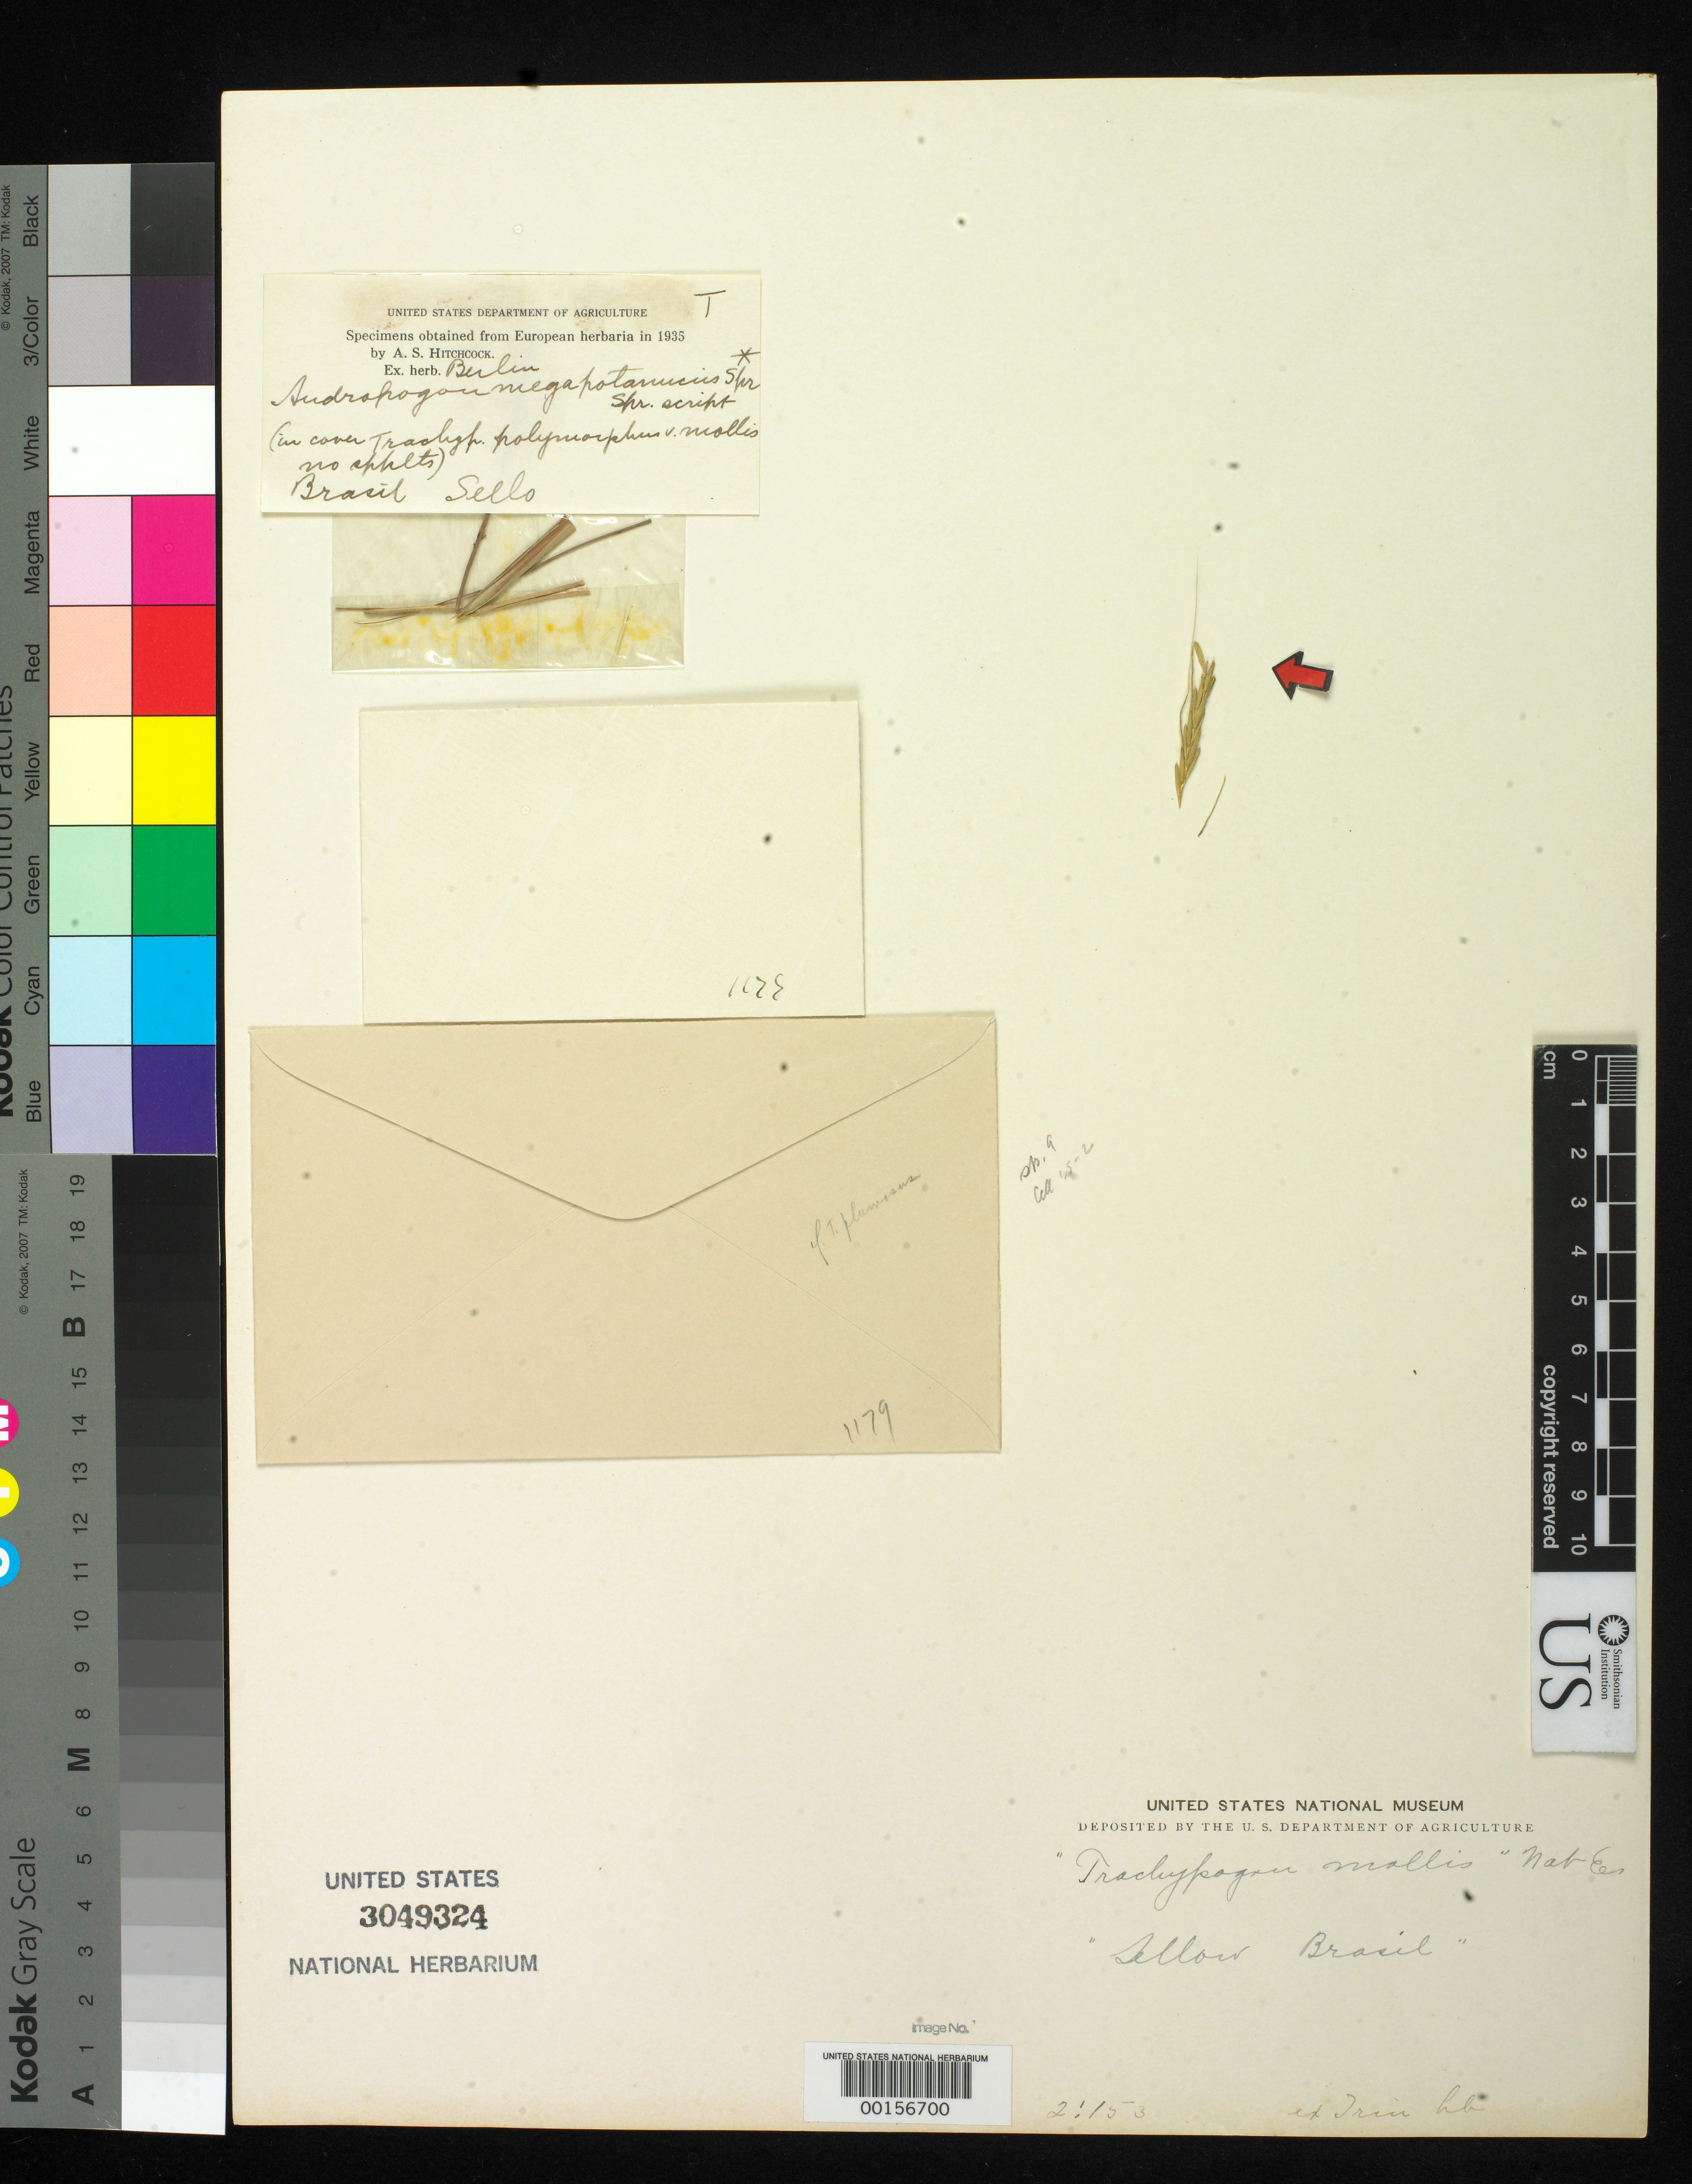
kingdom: Plantae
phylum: Tracheophyta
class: Liliopsida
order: Poales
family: Poaceae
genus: Andropogon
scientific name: Andropogon megapotamicus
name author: Spreng.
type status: Type Fragment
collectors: F. Sellow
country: Brazil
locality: Rio Grande.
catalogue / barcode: US 3049324